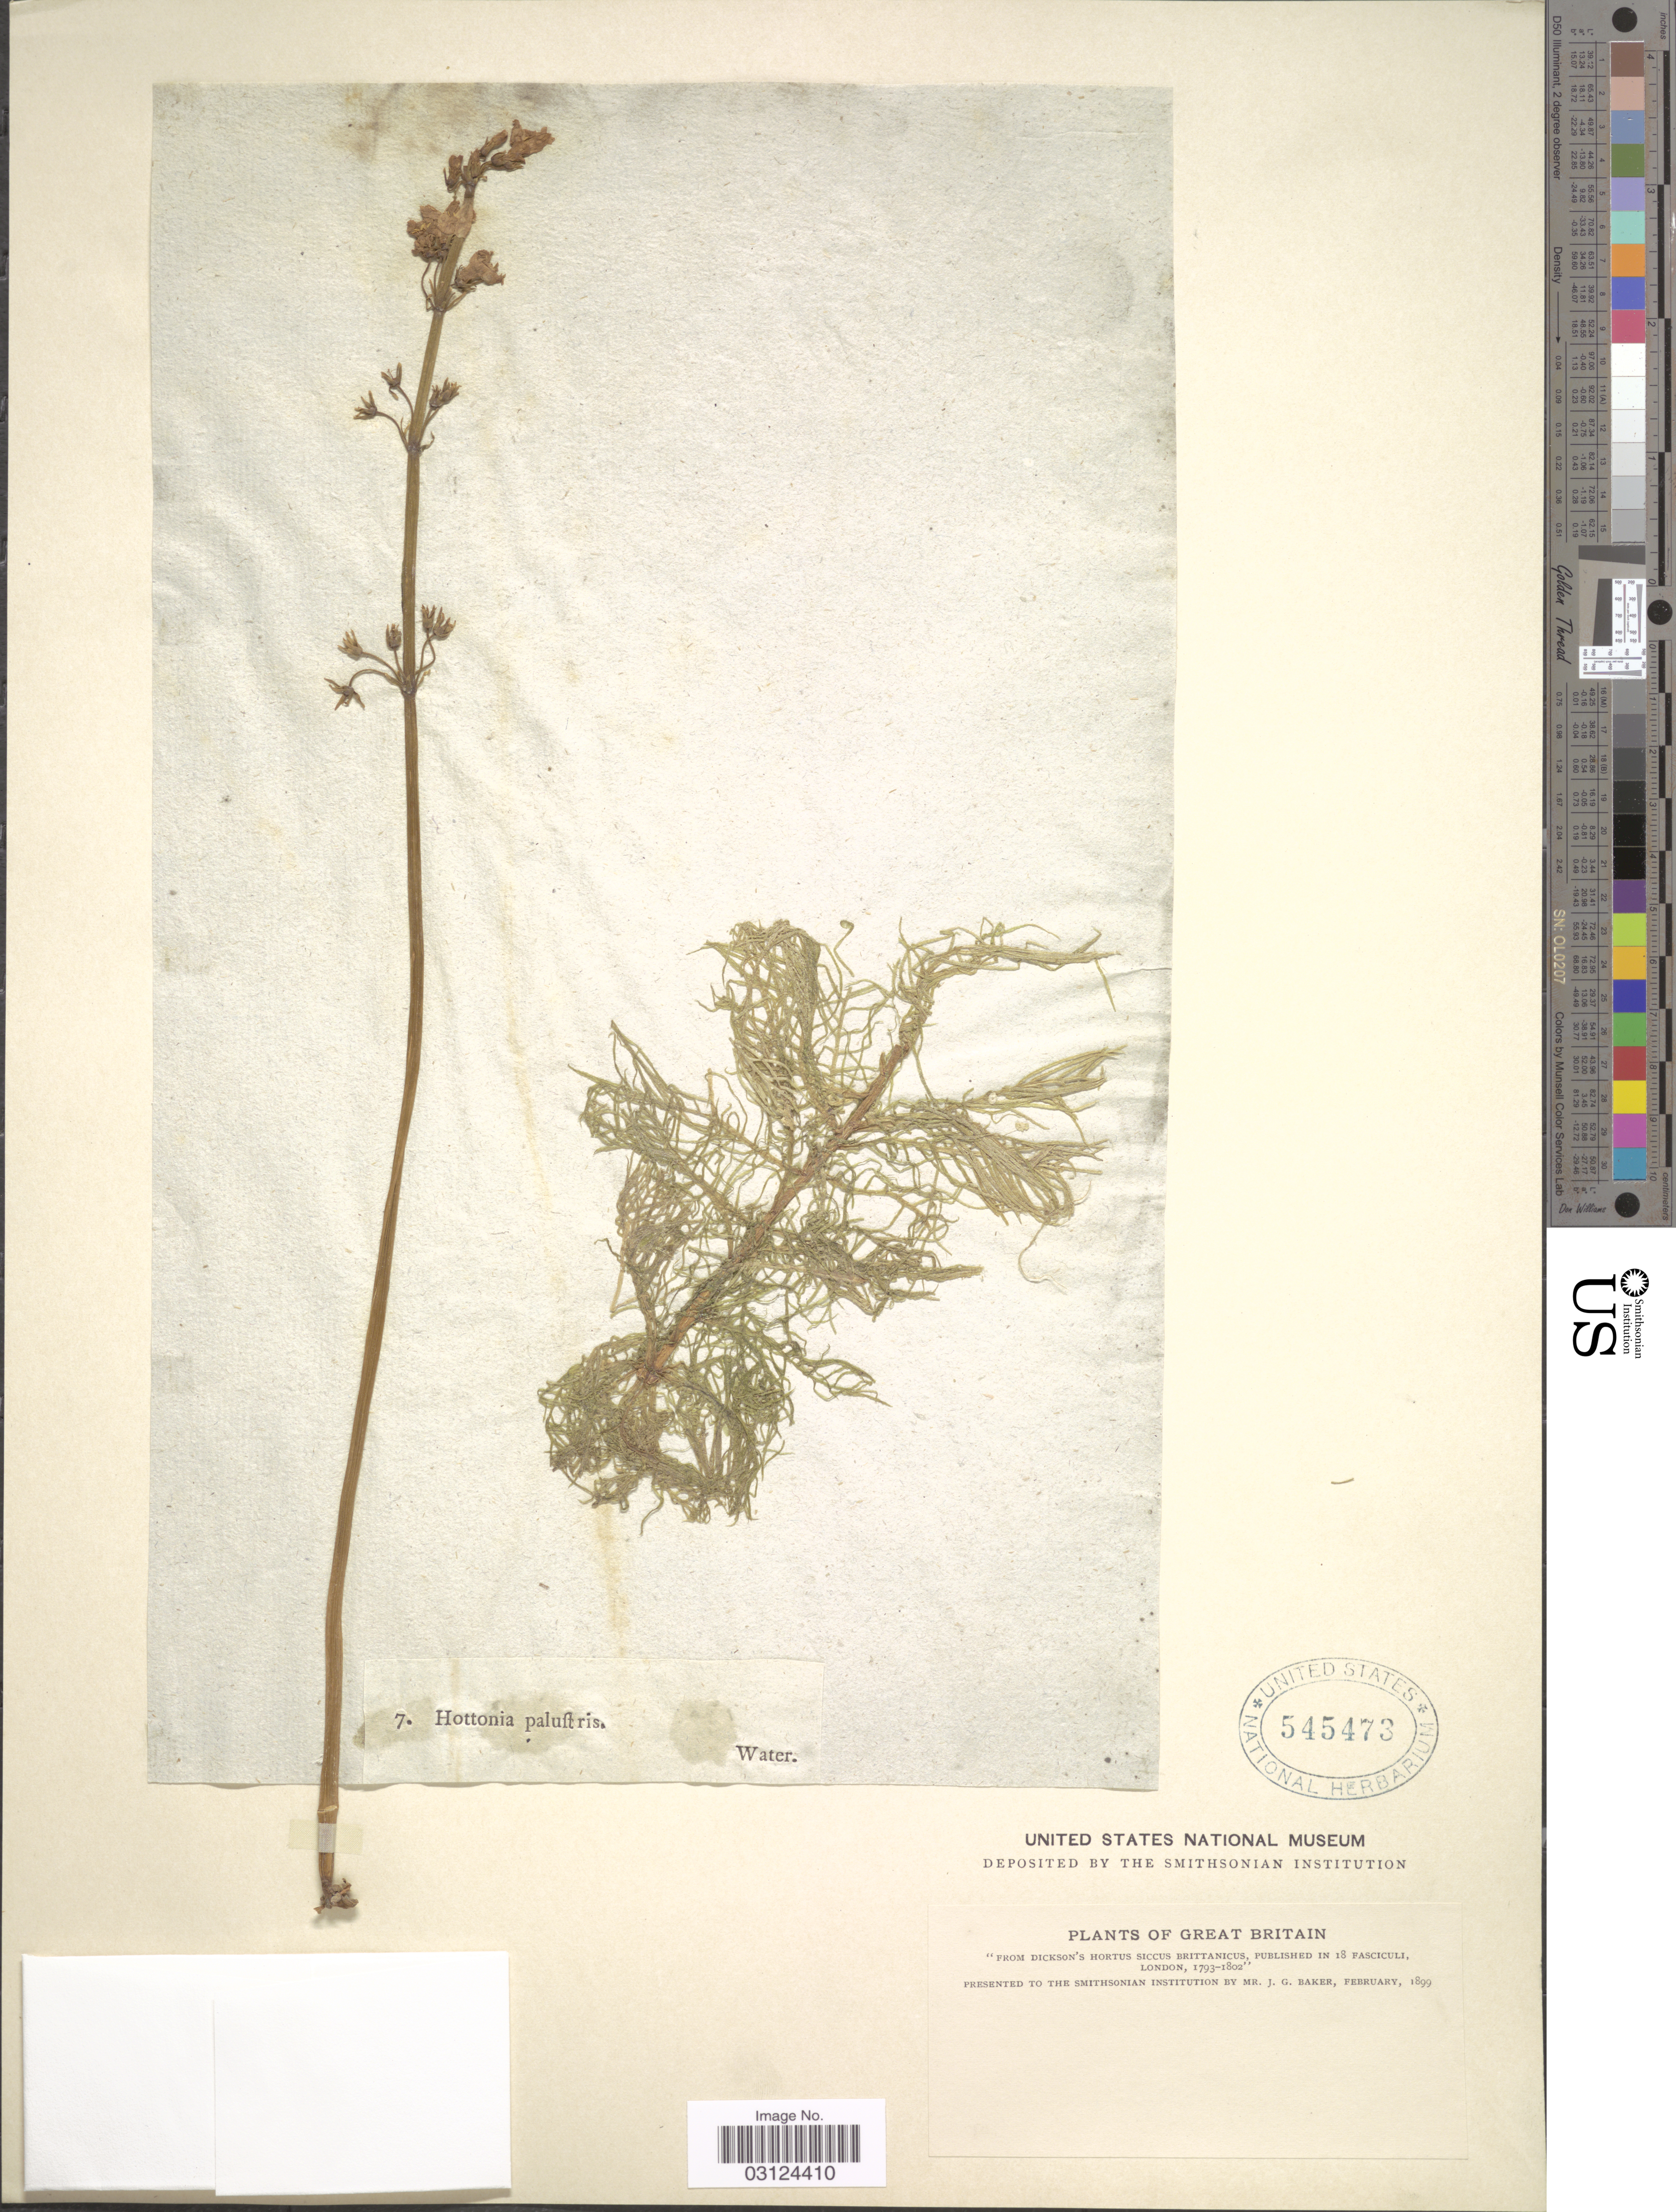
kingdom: Plantae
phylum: Tracheophyta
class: Magnoliopsida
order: Ericales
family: Primulaceae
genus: Hottonia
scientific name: Hottonia palustris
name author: L.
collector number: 7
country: United Kingdom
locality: Great Britain.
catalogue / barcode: US 545473